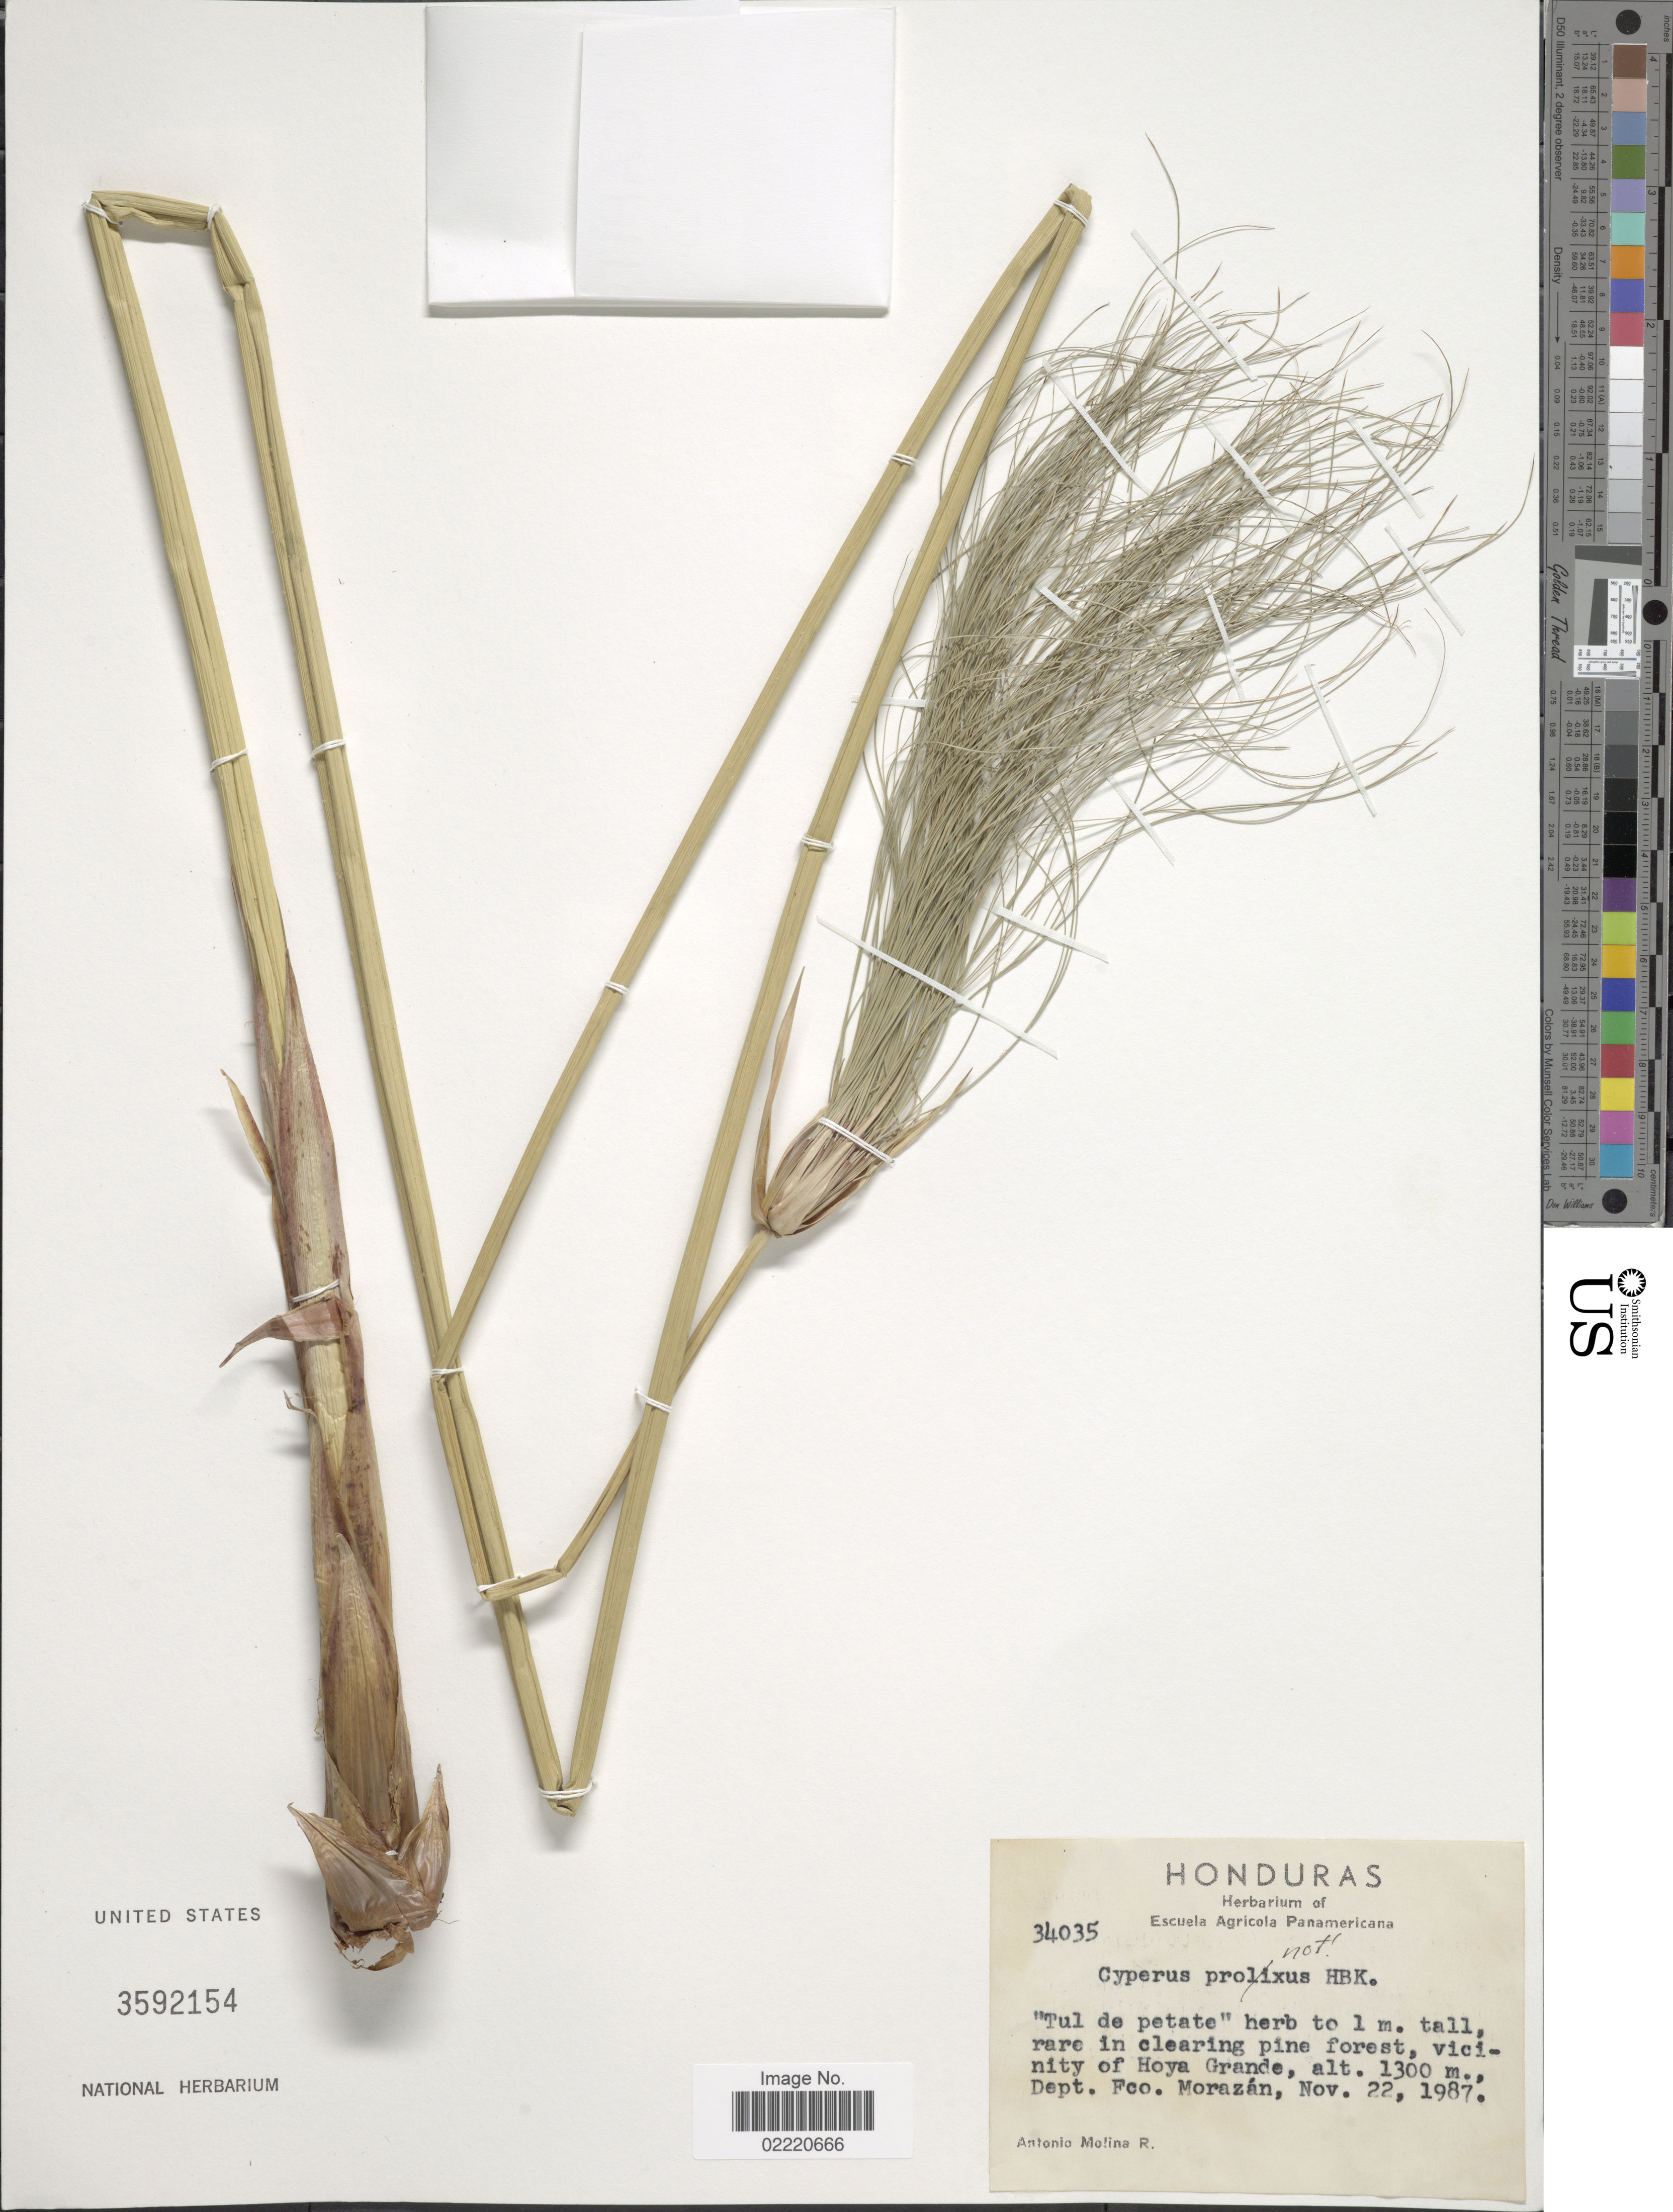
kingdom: Plantae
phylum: Tracheophyta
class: Liliopsida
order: Poales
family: Cyperaceae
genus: Cyperus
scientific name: Cyperus sp.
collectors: A. Molina R.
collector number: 34035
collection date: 1987-11-22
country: Honduras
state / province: Fco. Morazán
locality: Vicinity of Hoya Grande, Dept. Fco. Morazan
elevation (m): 1300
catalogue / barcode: US 3592154